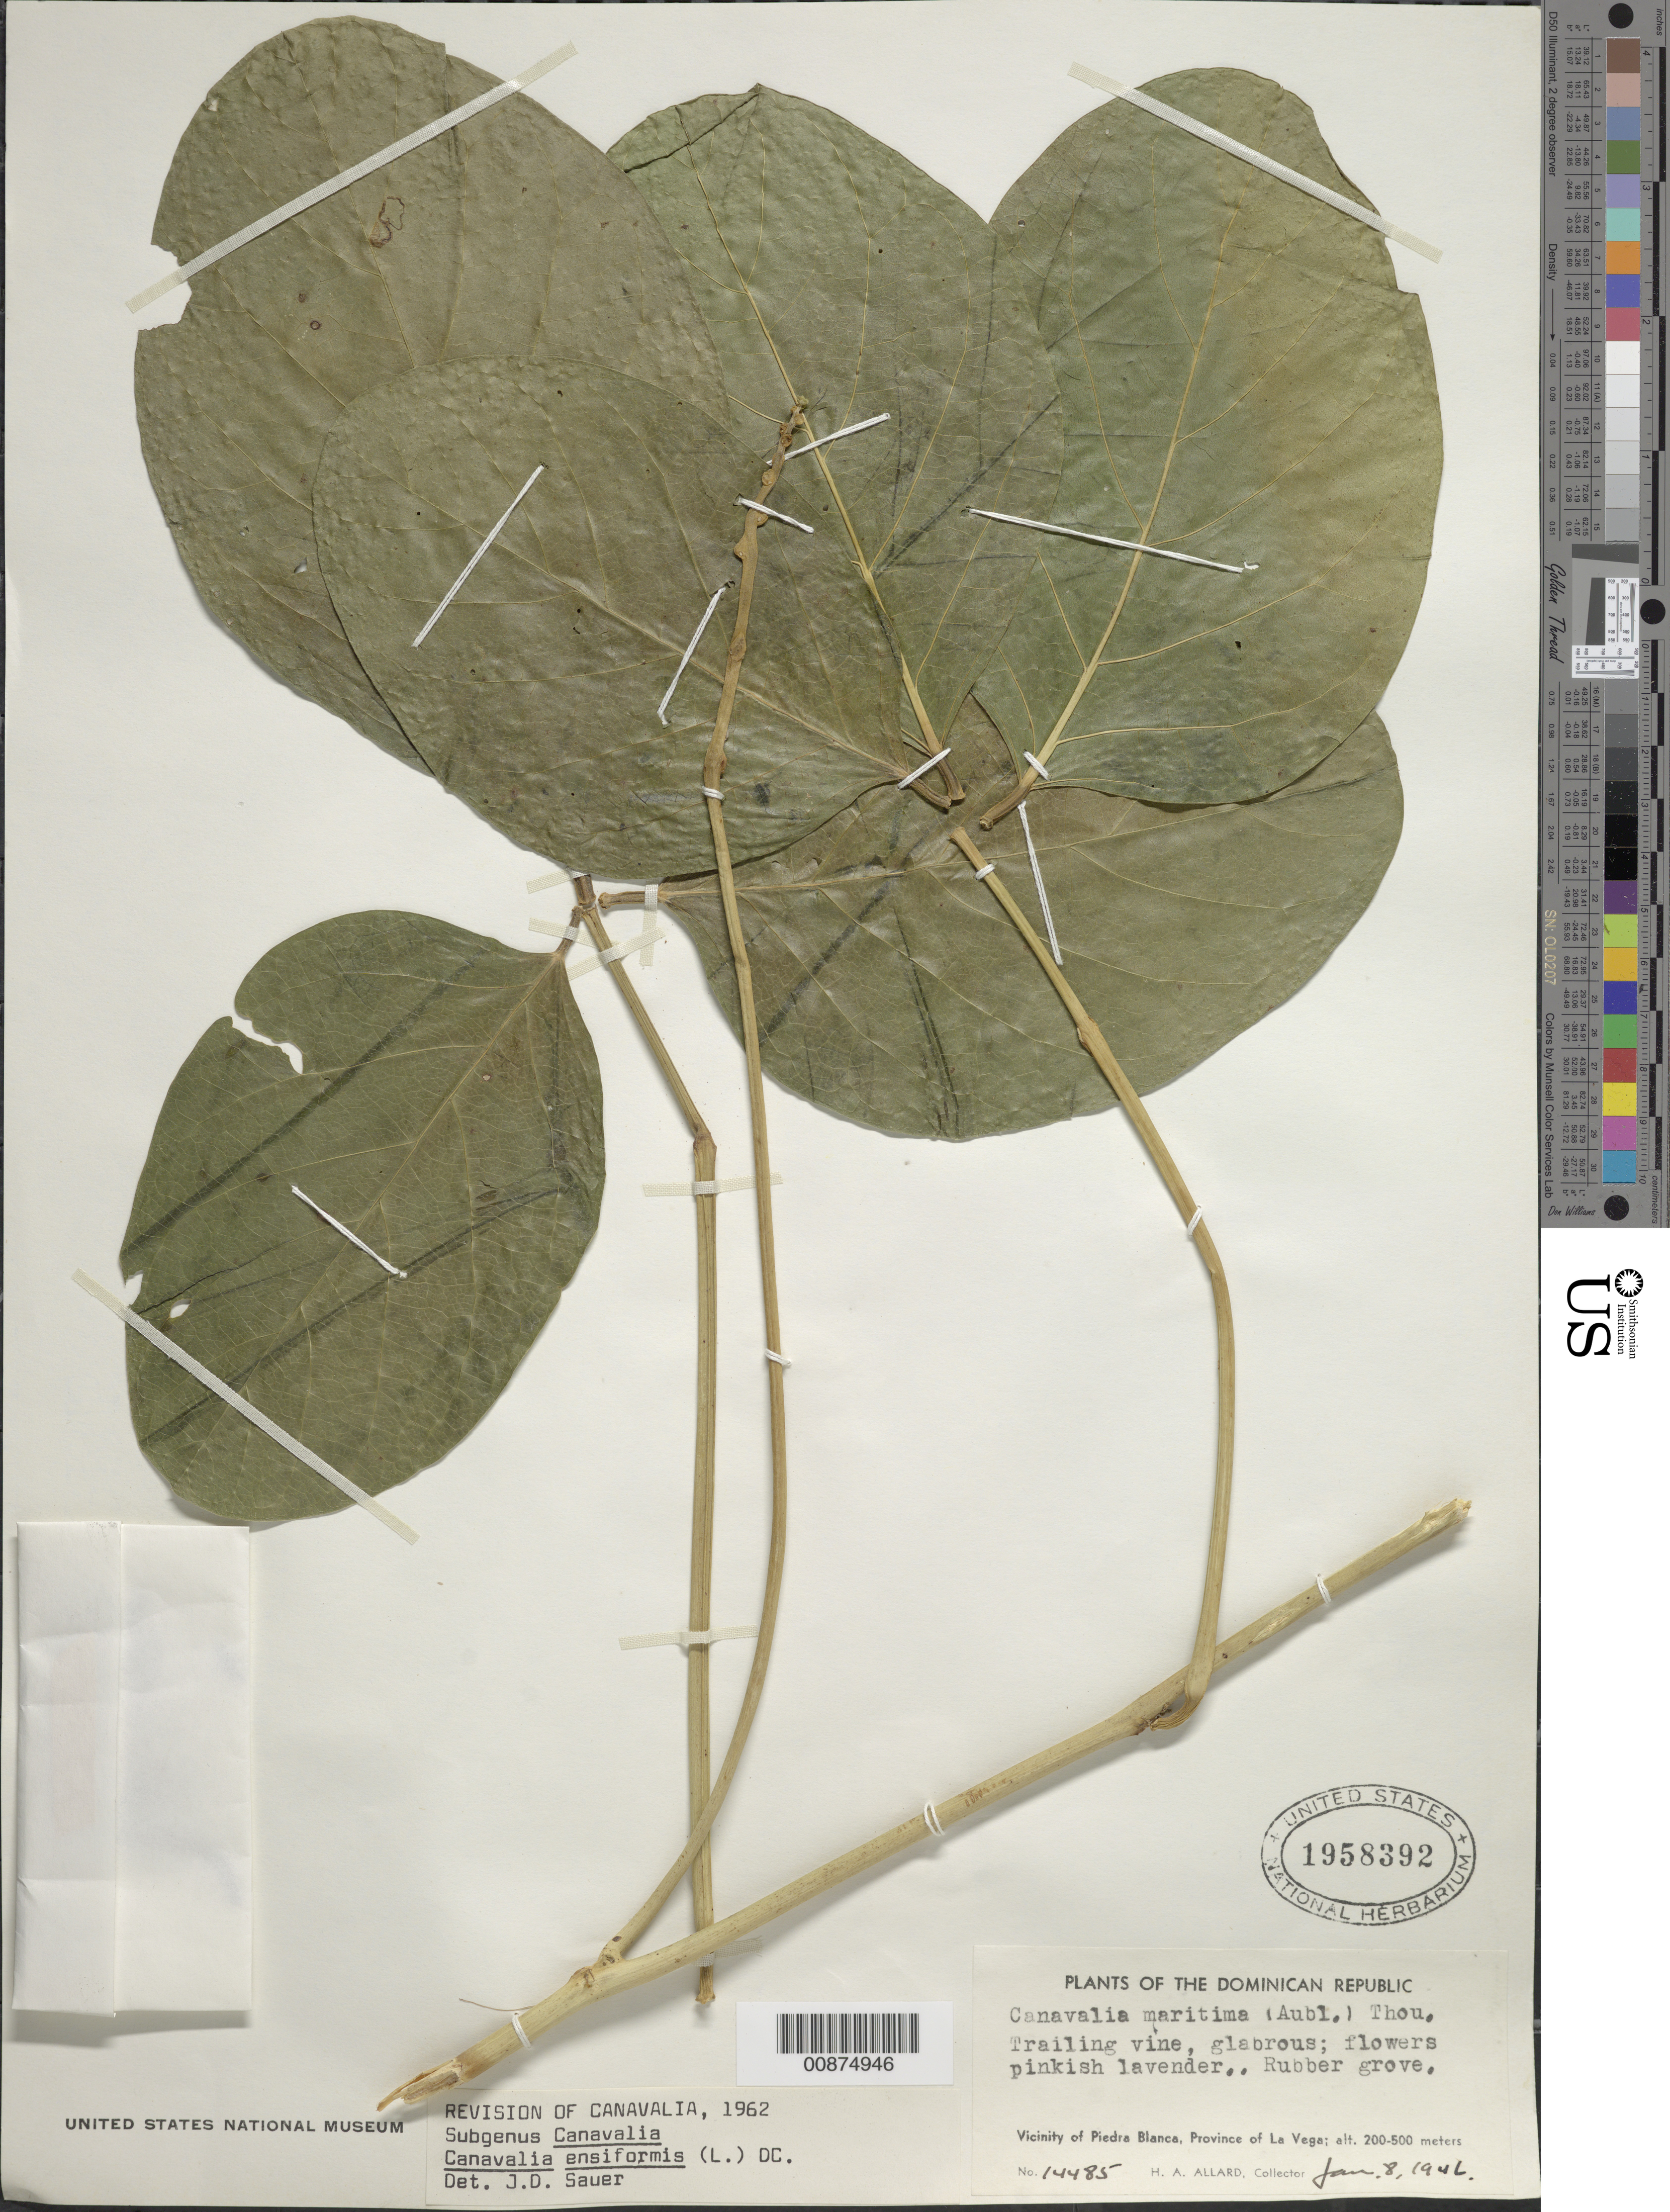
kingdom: Plantae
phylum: Tracheophyta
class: Magnoliopsida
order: Fabales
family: Fabaceae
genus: Canavalia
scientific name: Canavalia ensiformis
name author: (L.) DC.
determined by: Sauer, J. D.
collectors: H. A. Allard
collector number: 14485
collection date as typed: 08 Jan 1946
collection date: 1946-01-08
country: Dominican Republic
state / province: La Vega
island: Hispaniola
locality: Rubber grove. Vicinity of Piedra Blanca.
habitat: Rubber grove.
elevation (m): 200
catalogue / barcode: US 1958392